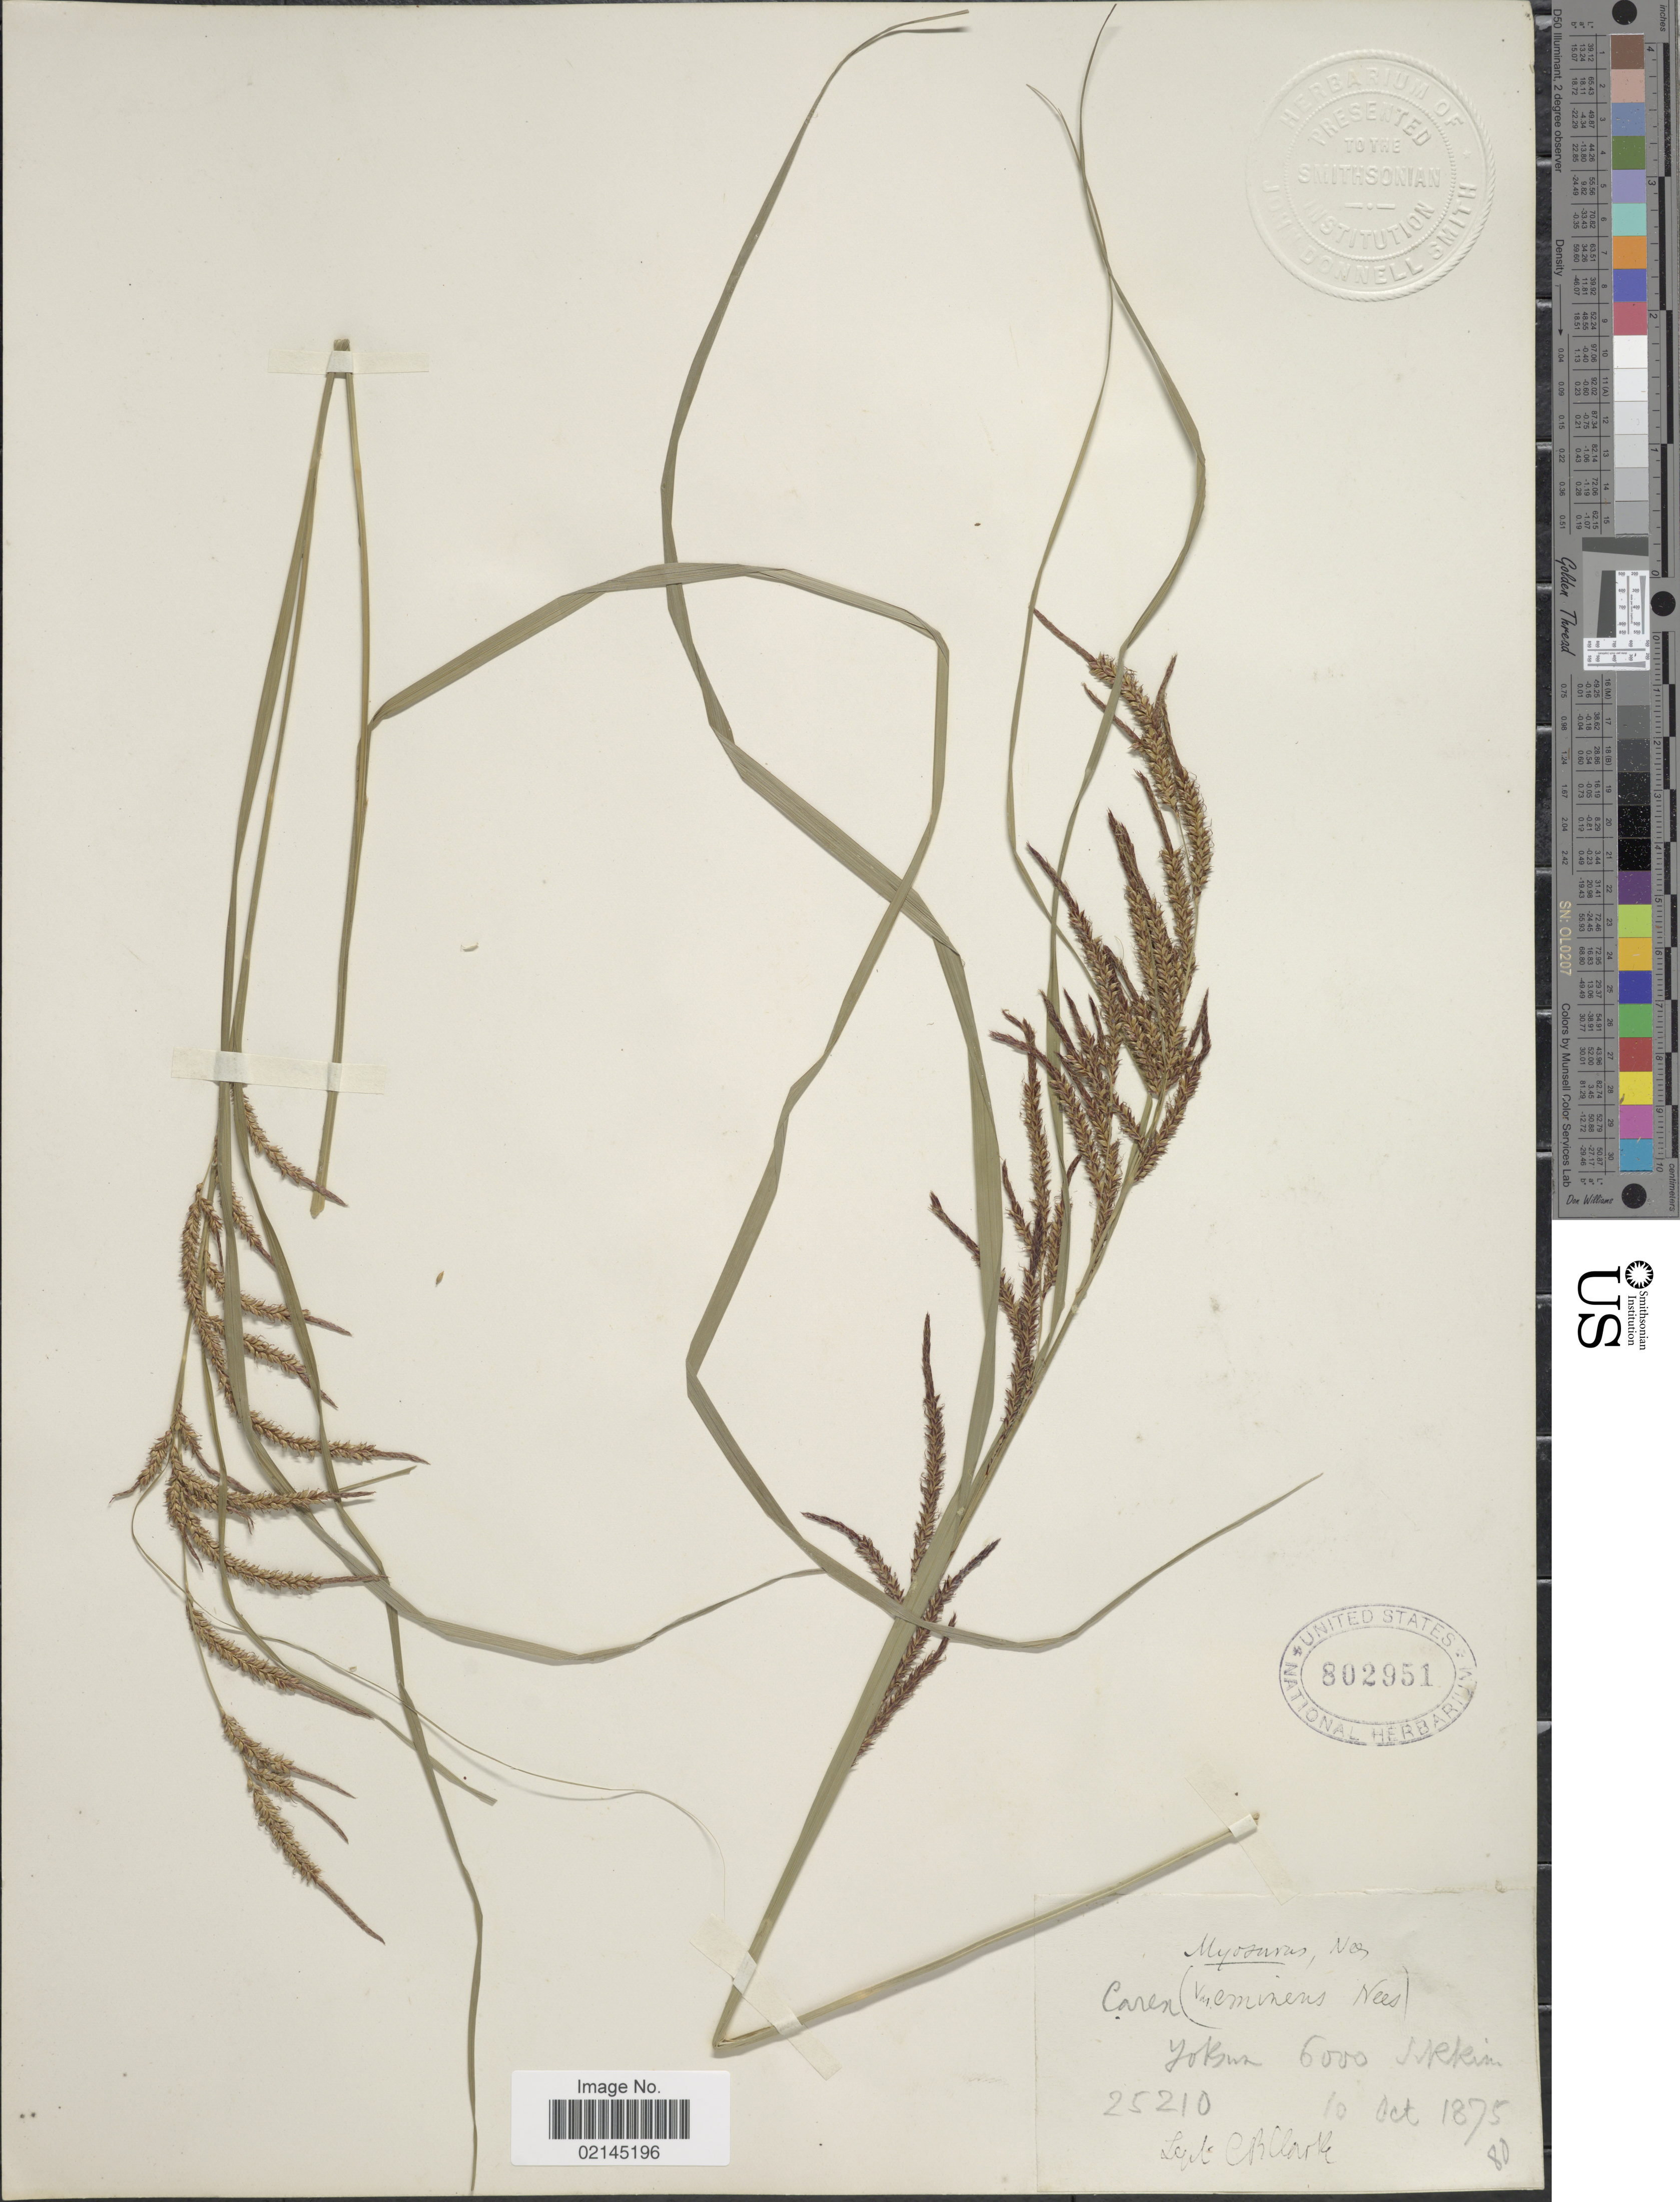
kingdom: Plantae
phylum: Tracheophyta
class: Liliopsida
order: Poales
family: Cyperaceae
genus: Carex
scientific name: Carex myosurus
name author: Nees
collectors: C. B. Clarke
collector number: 25210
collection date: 1875-10-10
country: India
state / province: Sikkim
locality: Yoksus, Sikkim. [interpreted]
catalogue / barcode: US 802951